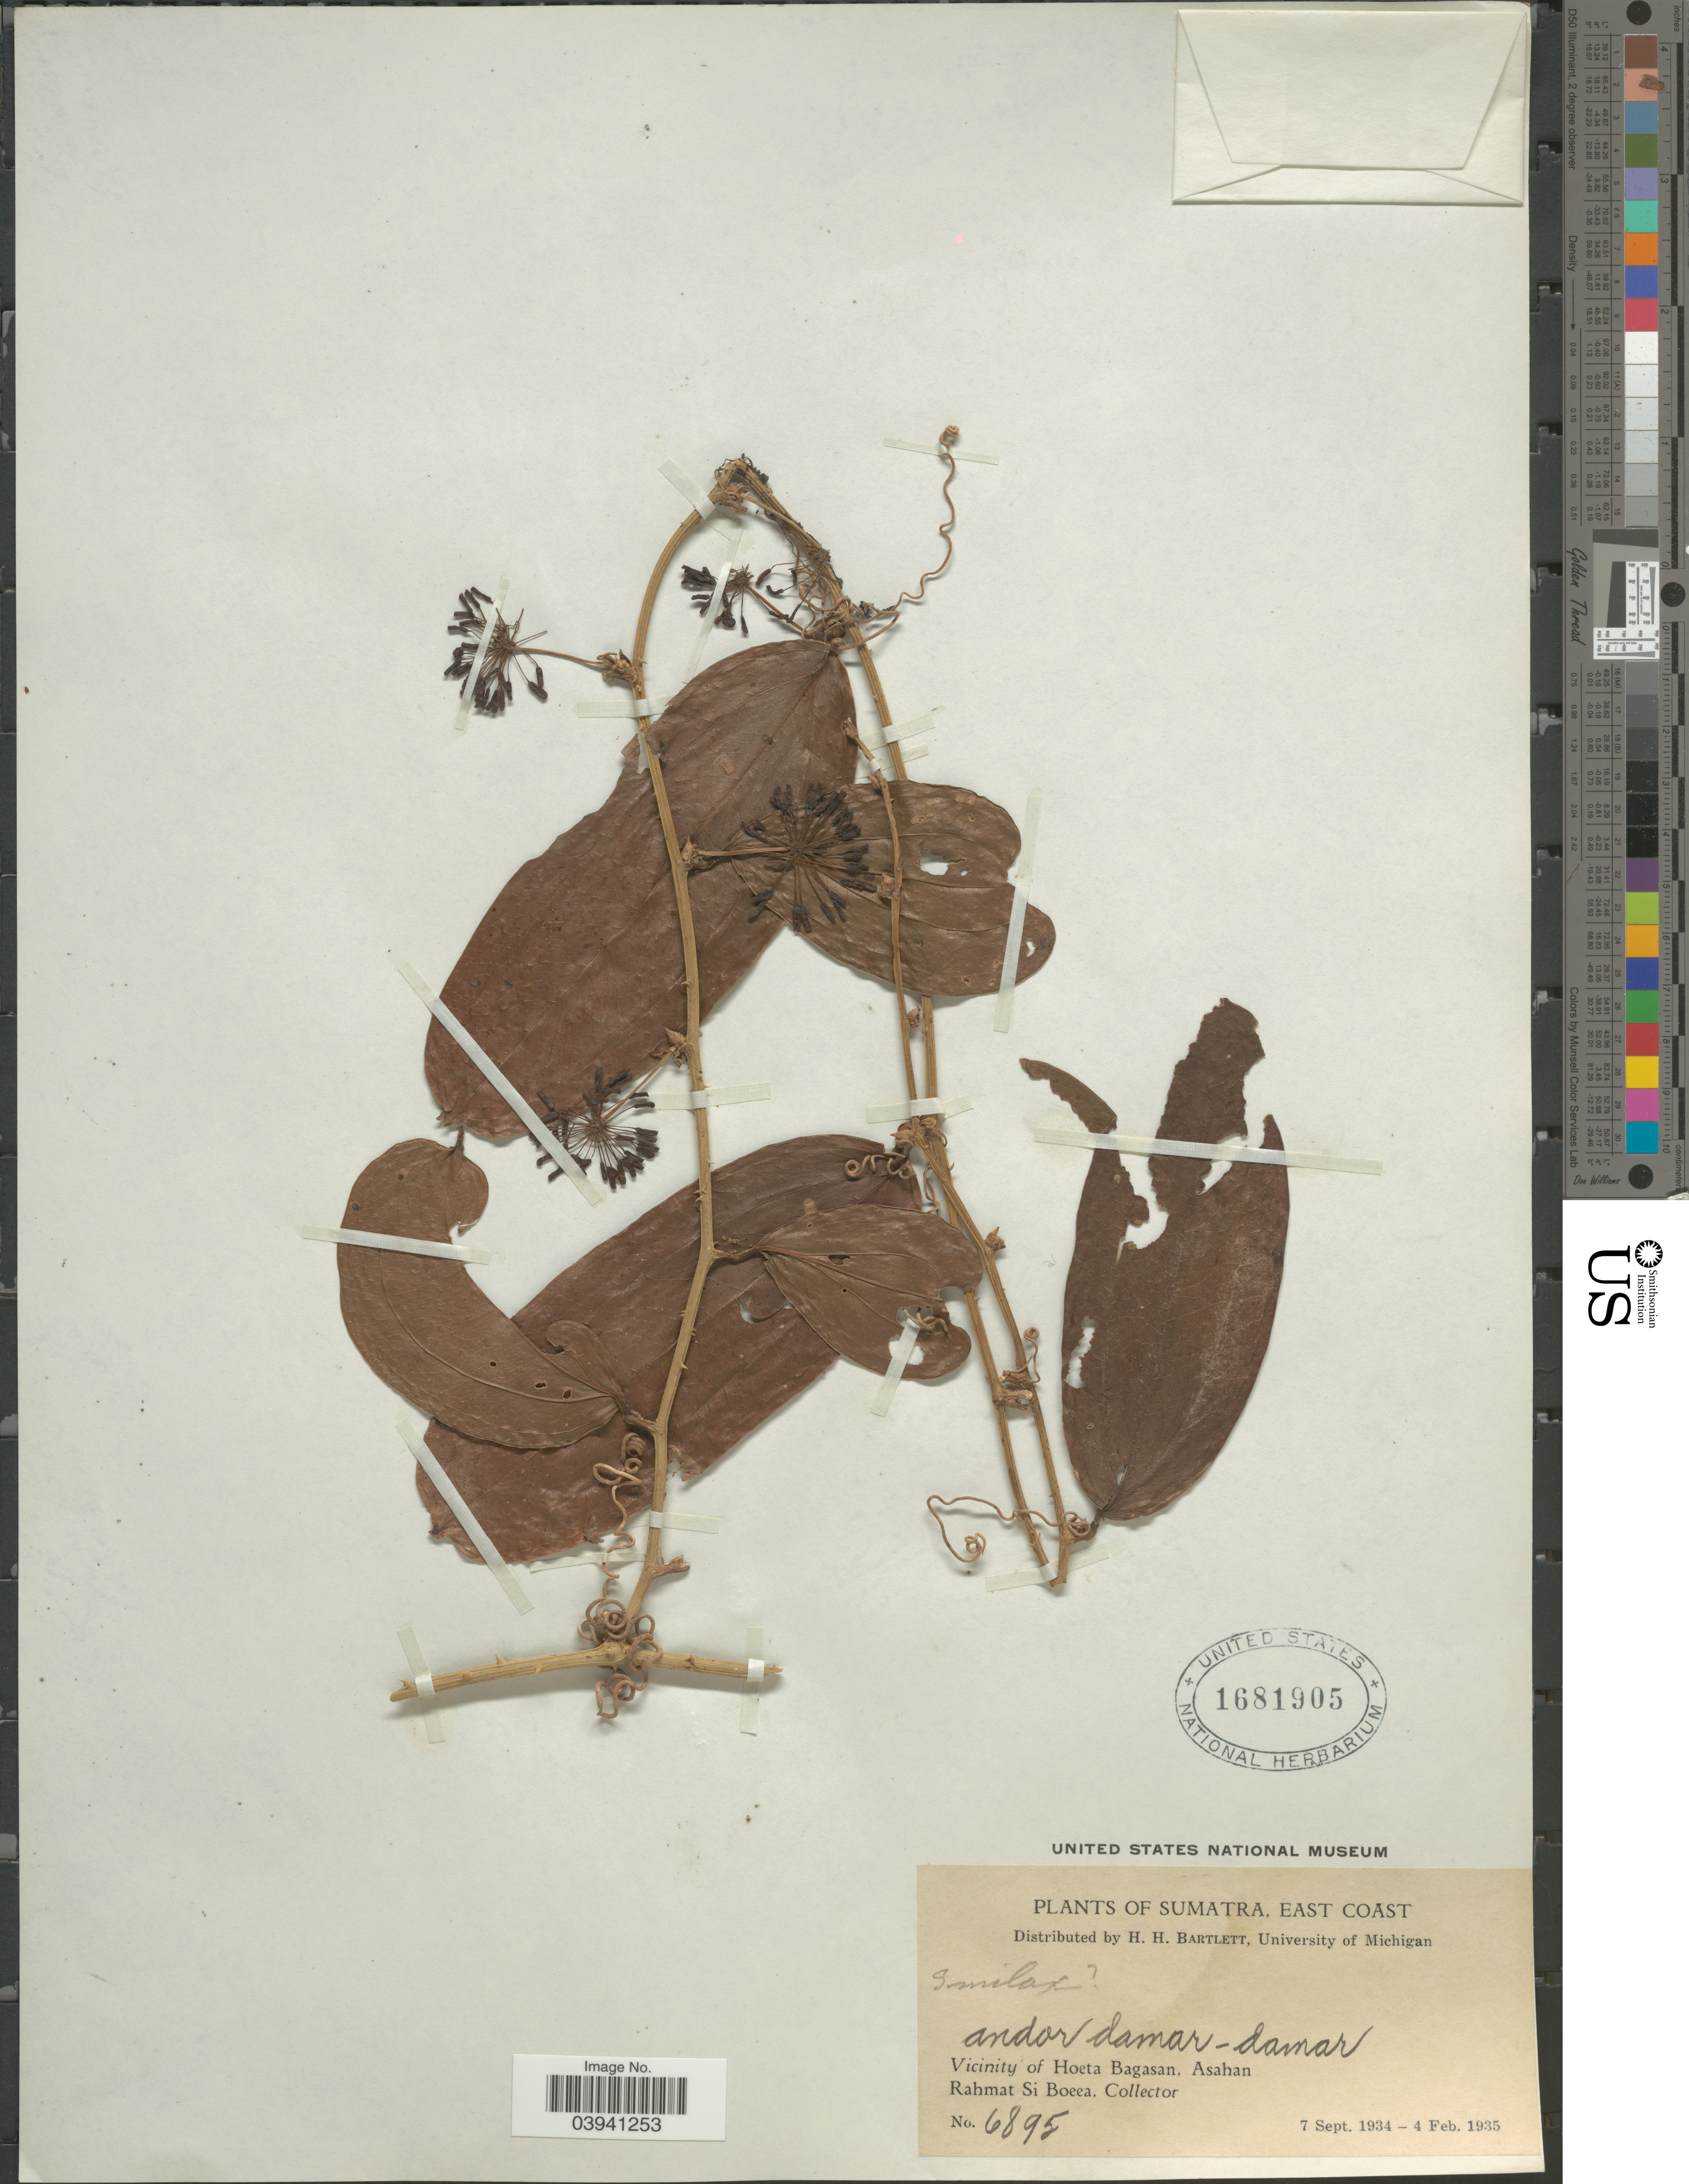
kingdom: Plantae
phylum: Tracheophyta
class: Liliopsida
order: Liliales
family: Smilacaceae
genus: Smilax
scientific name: Smilax sp.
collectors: Rahmat Si Boeea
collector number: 6895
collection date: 1934-09-07/1935-02-04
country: Indonesia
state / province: Sumatra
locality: East Coast. Vicinity of Hoeta Bagasan, Asahan.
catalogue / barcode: US 1681905